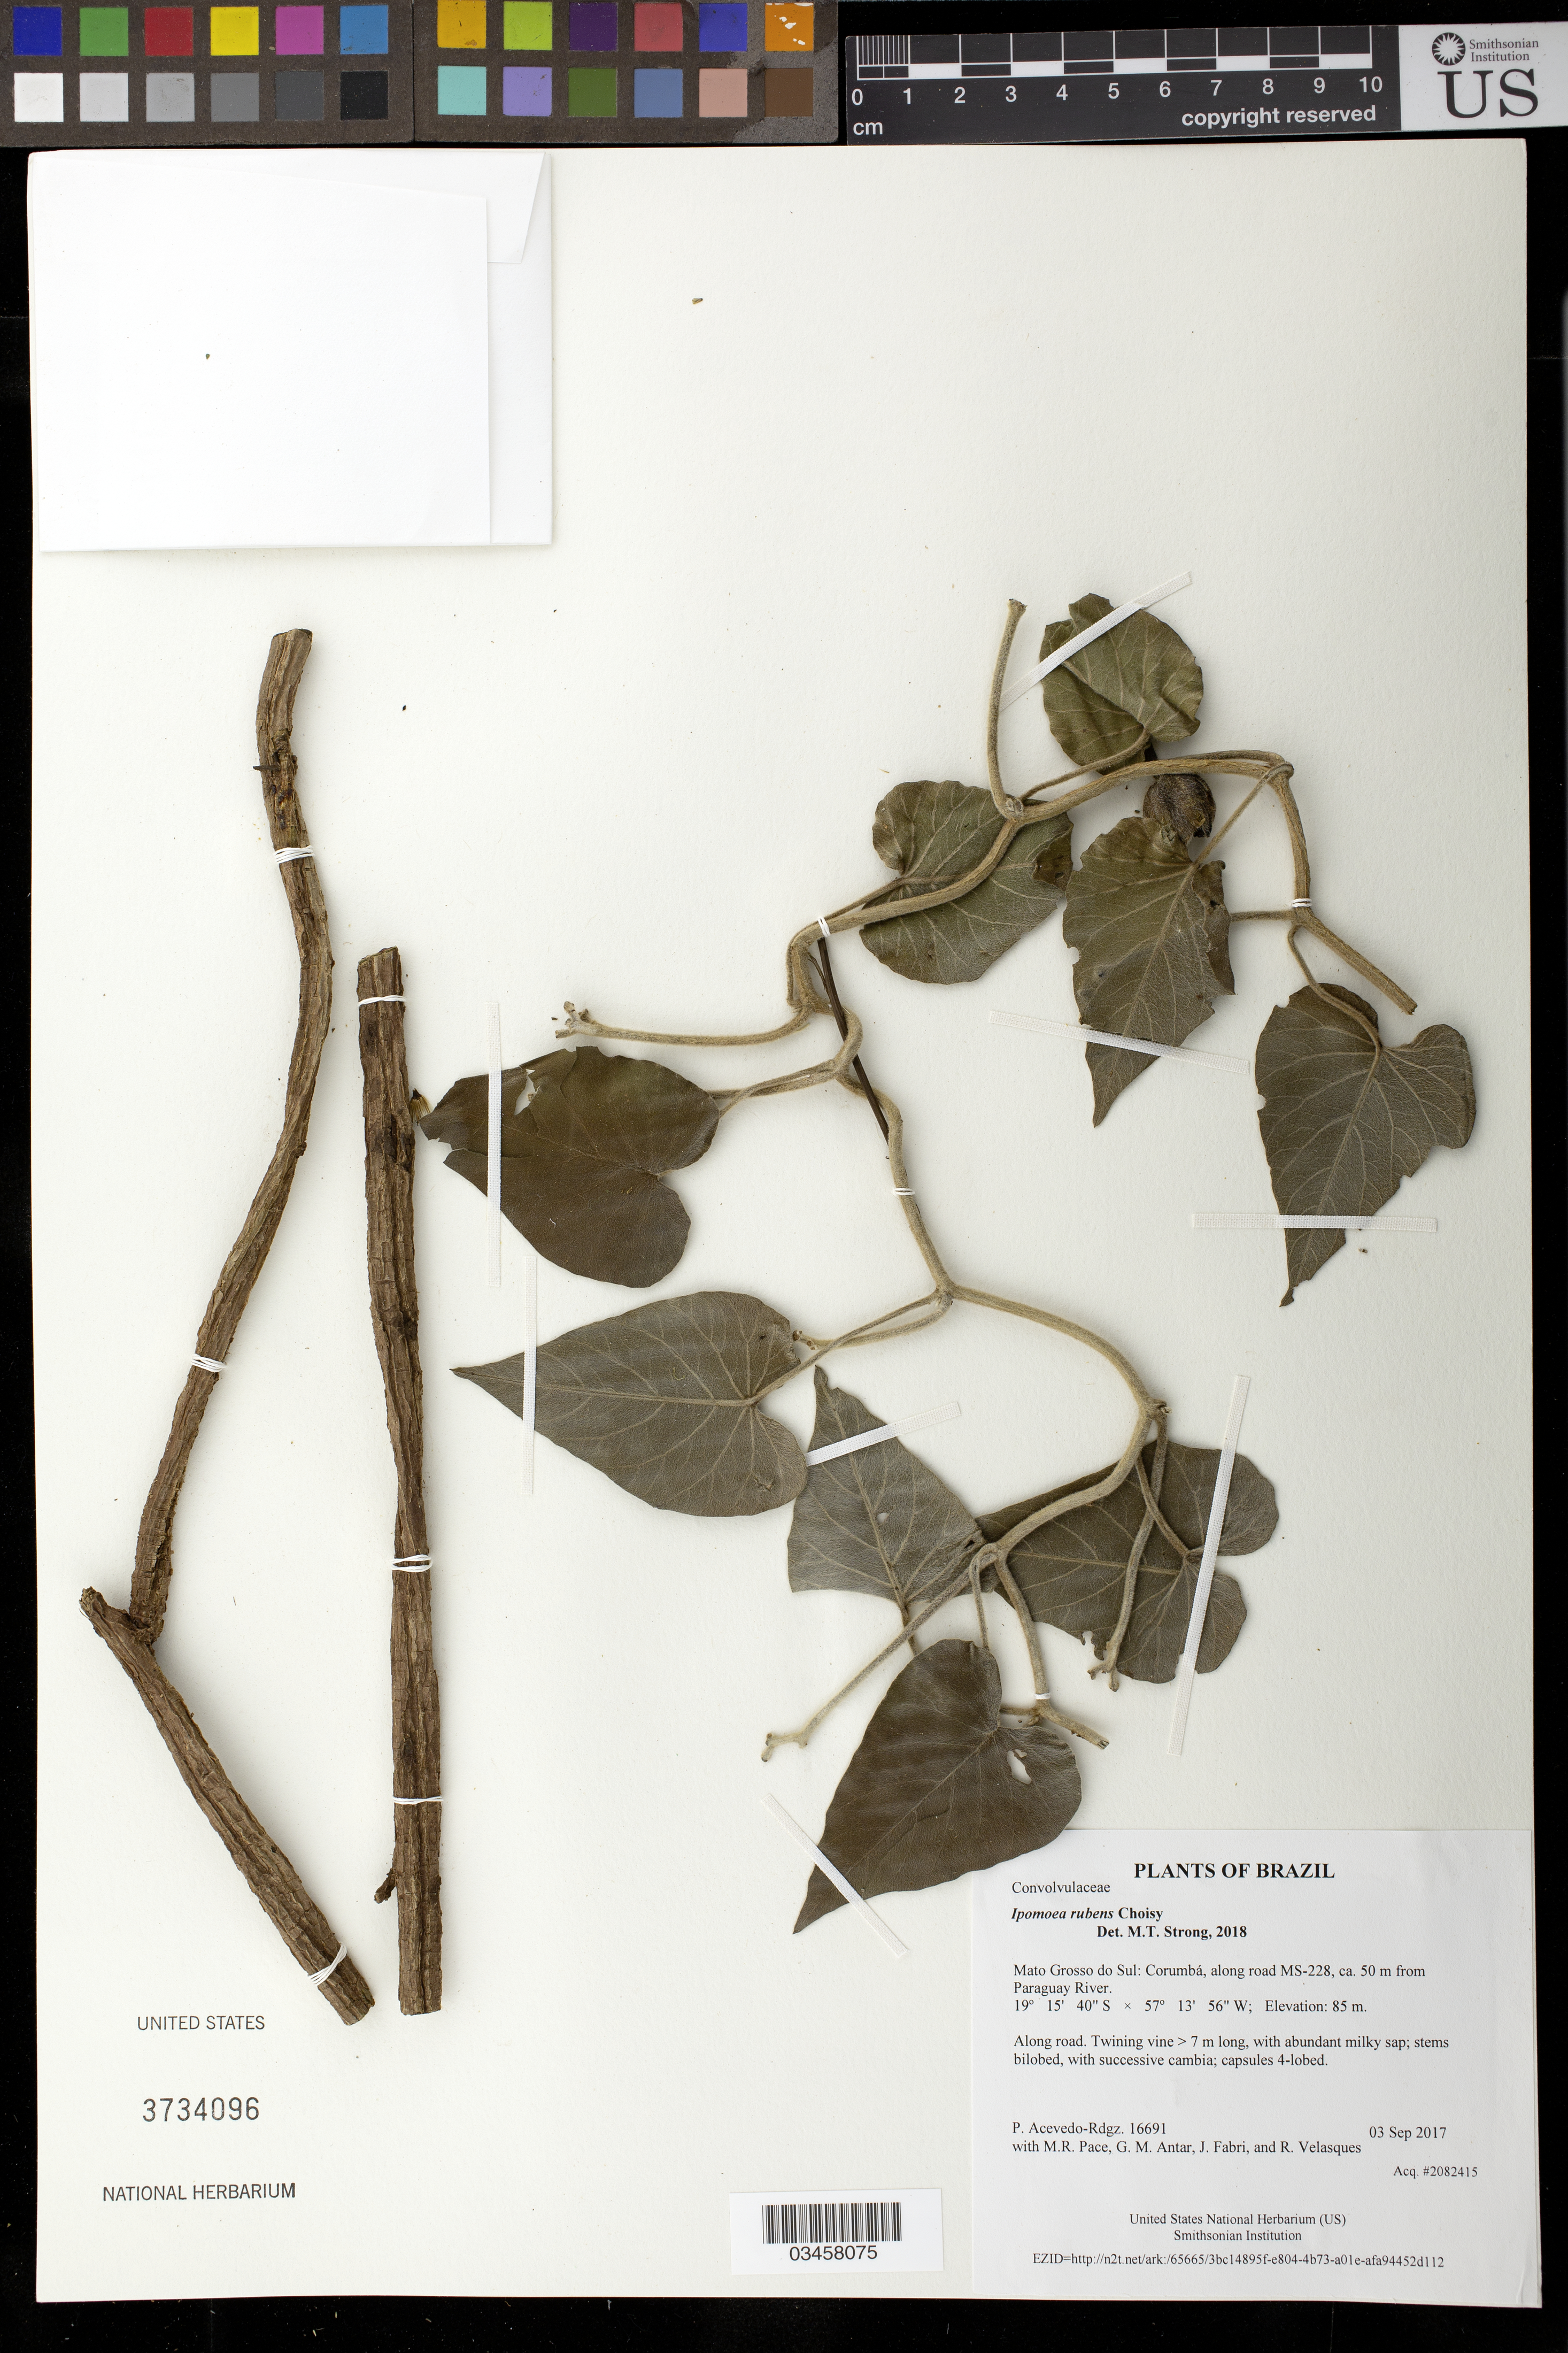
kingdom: Plantae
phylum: Tracheophyta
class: Magnoliopsida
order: Solanales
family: Convolvulaceae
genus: Ipomoea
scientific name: Ipomoea rubens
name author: Choisy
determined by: Strong, Mark T., (BOT), Smithsonian Institution - National Museum of Natural History (UNITED STATES)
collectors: P. Acevedo-Rodr., M. R. Pace, G. M. Antar, J. Fabri & R. Velasques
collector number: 16691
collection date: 2017-09-03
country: Brazil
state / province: Mato Grosso do Sul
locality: Corumbá, along road MS-228, ca. 50 m from Paraguay River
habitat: Along road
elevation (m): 85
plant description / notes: US, NY, MO, K, RB, B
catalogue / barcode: US 3734096